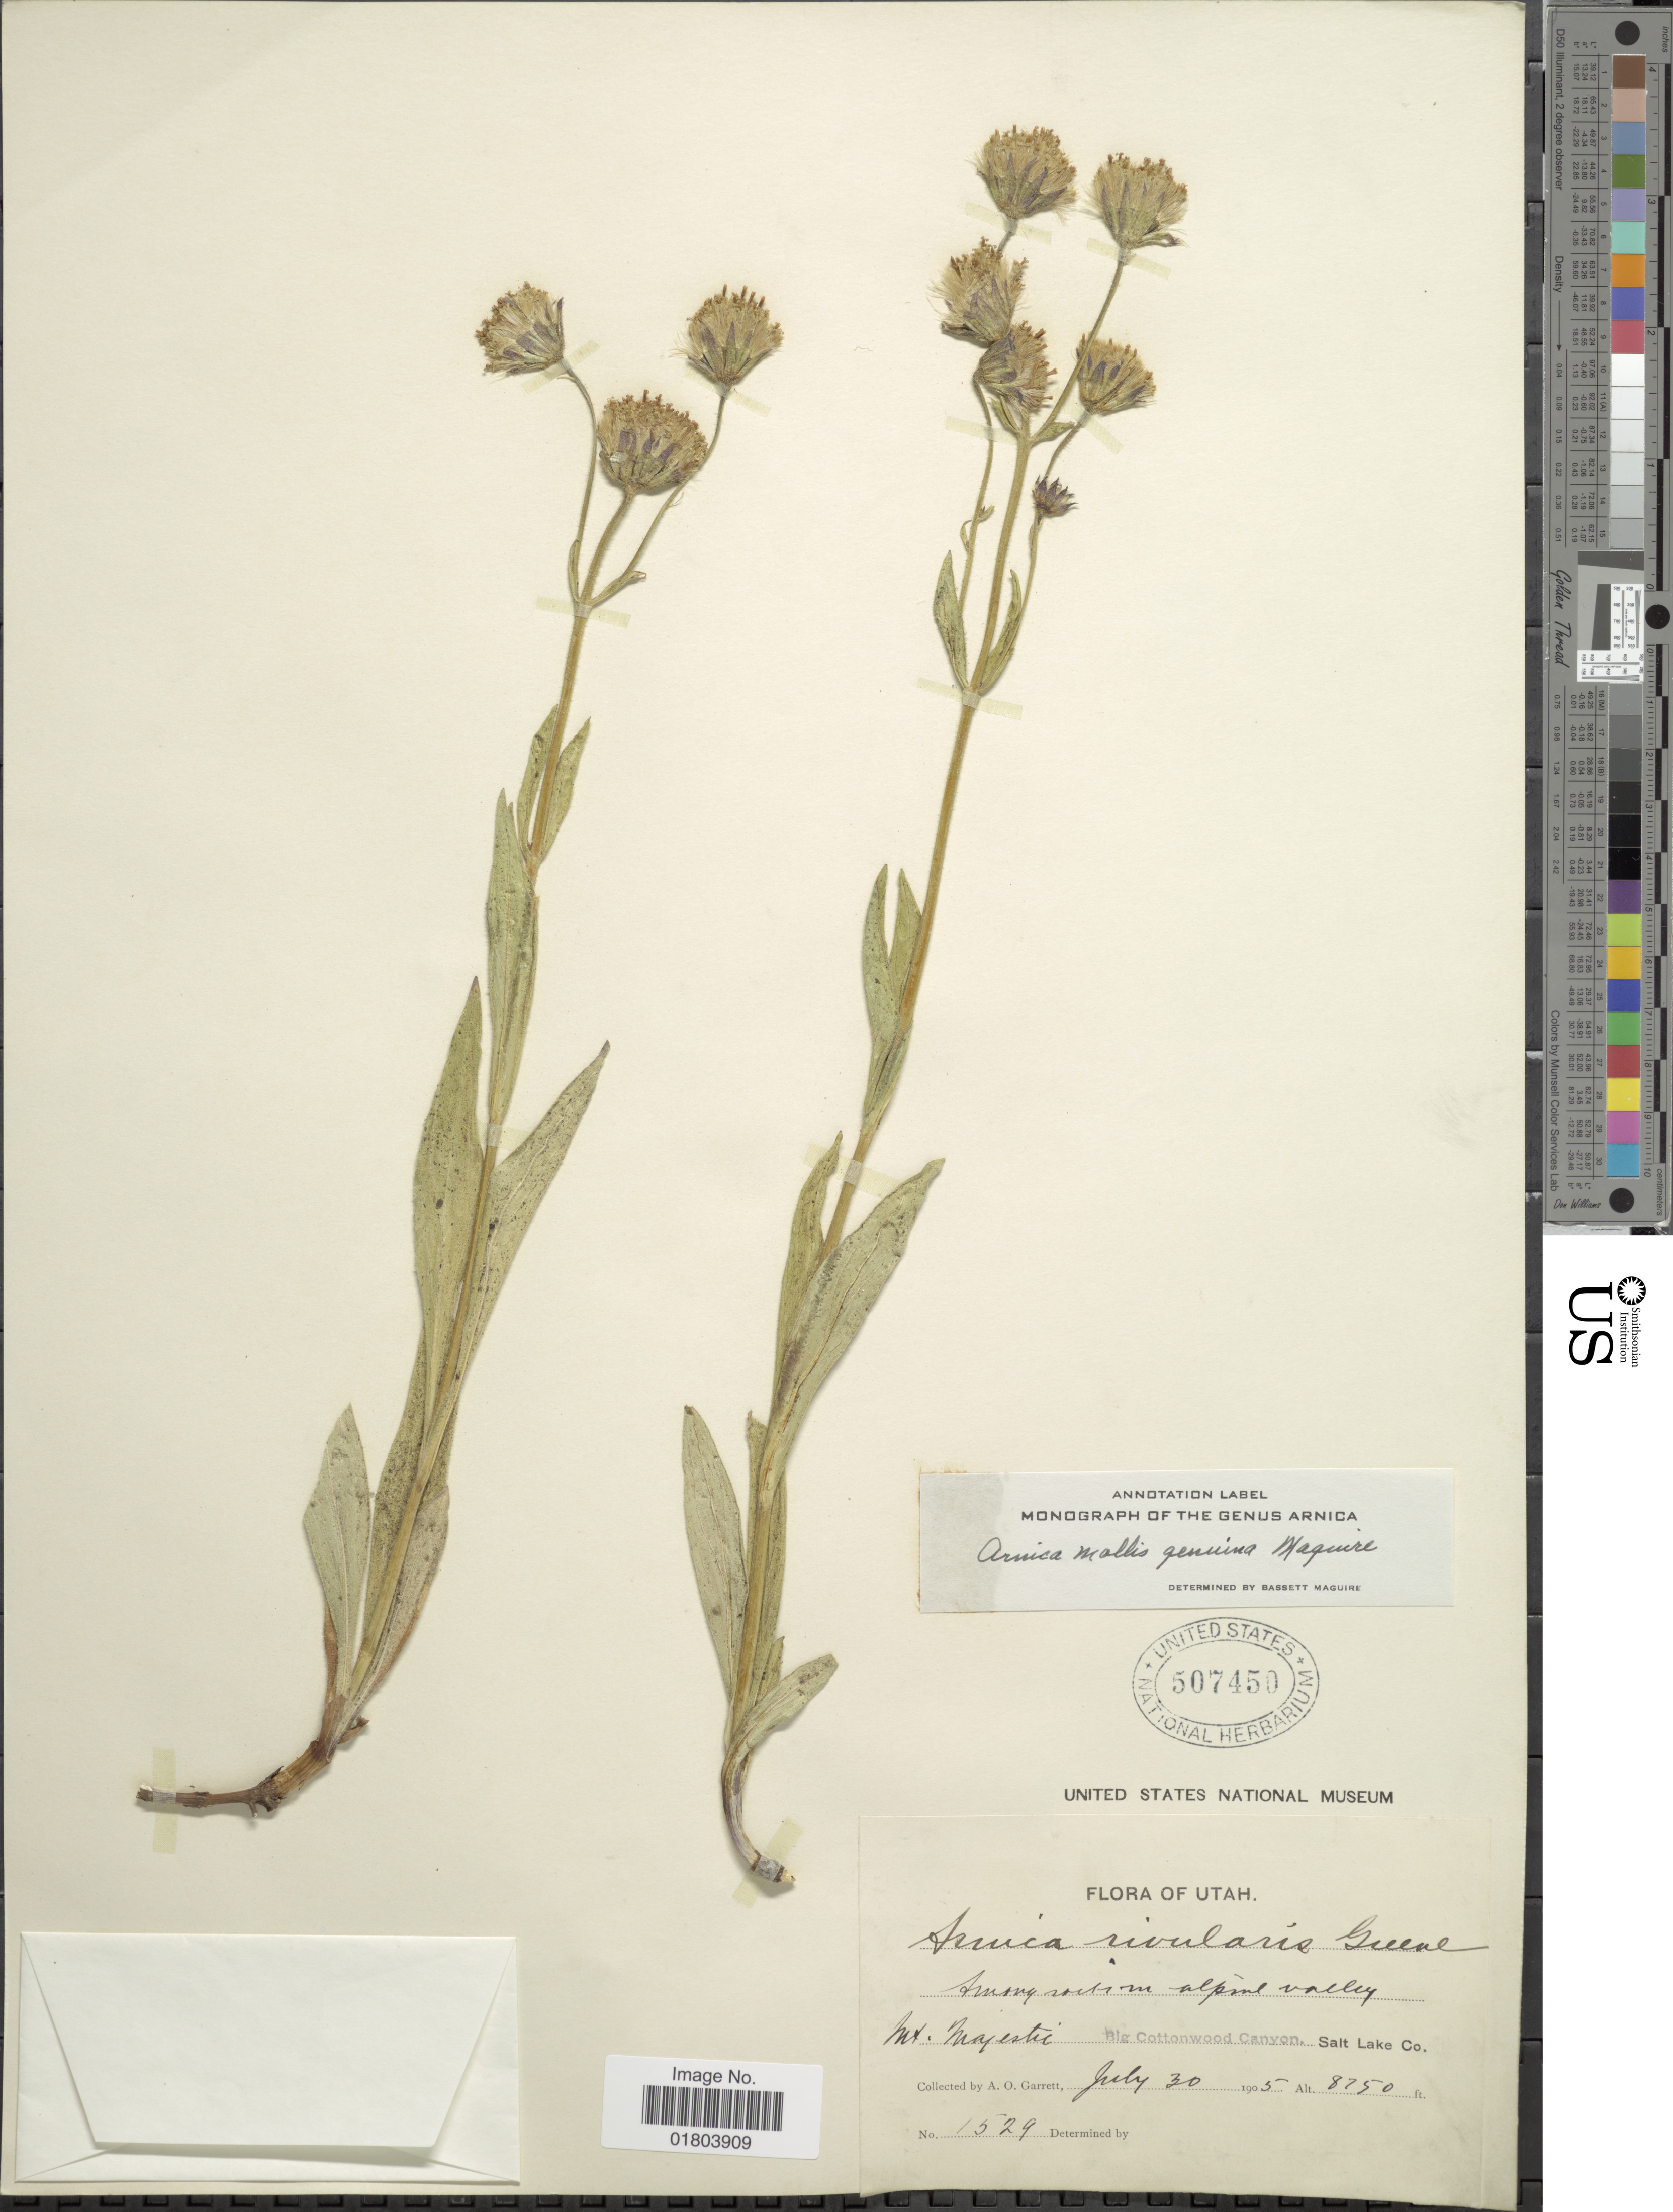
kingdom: Plantae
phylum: Tracheophyta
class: Magnoliopsida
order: Asterales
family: Asteraceae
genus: Arnica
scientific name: Arnica mollis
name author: Hook.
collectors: A. O. Garrett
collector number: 1529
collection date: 1905-07-30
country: United States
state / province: Utah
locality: Among rocks in alpine valley Mt Majesti, Big Cottonwood Canyon, Salt Lake Co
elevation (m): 2667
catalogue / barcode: US 507450